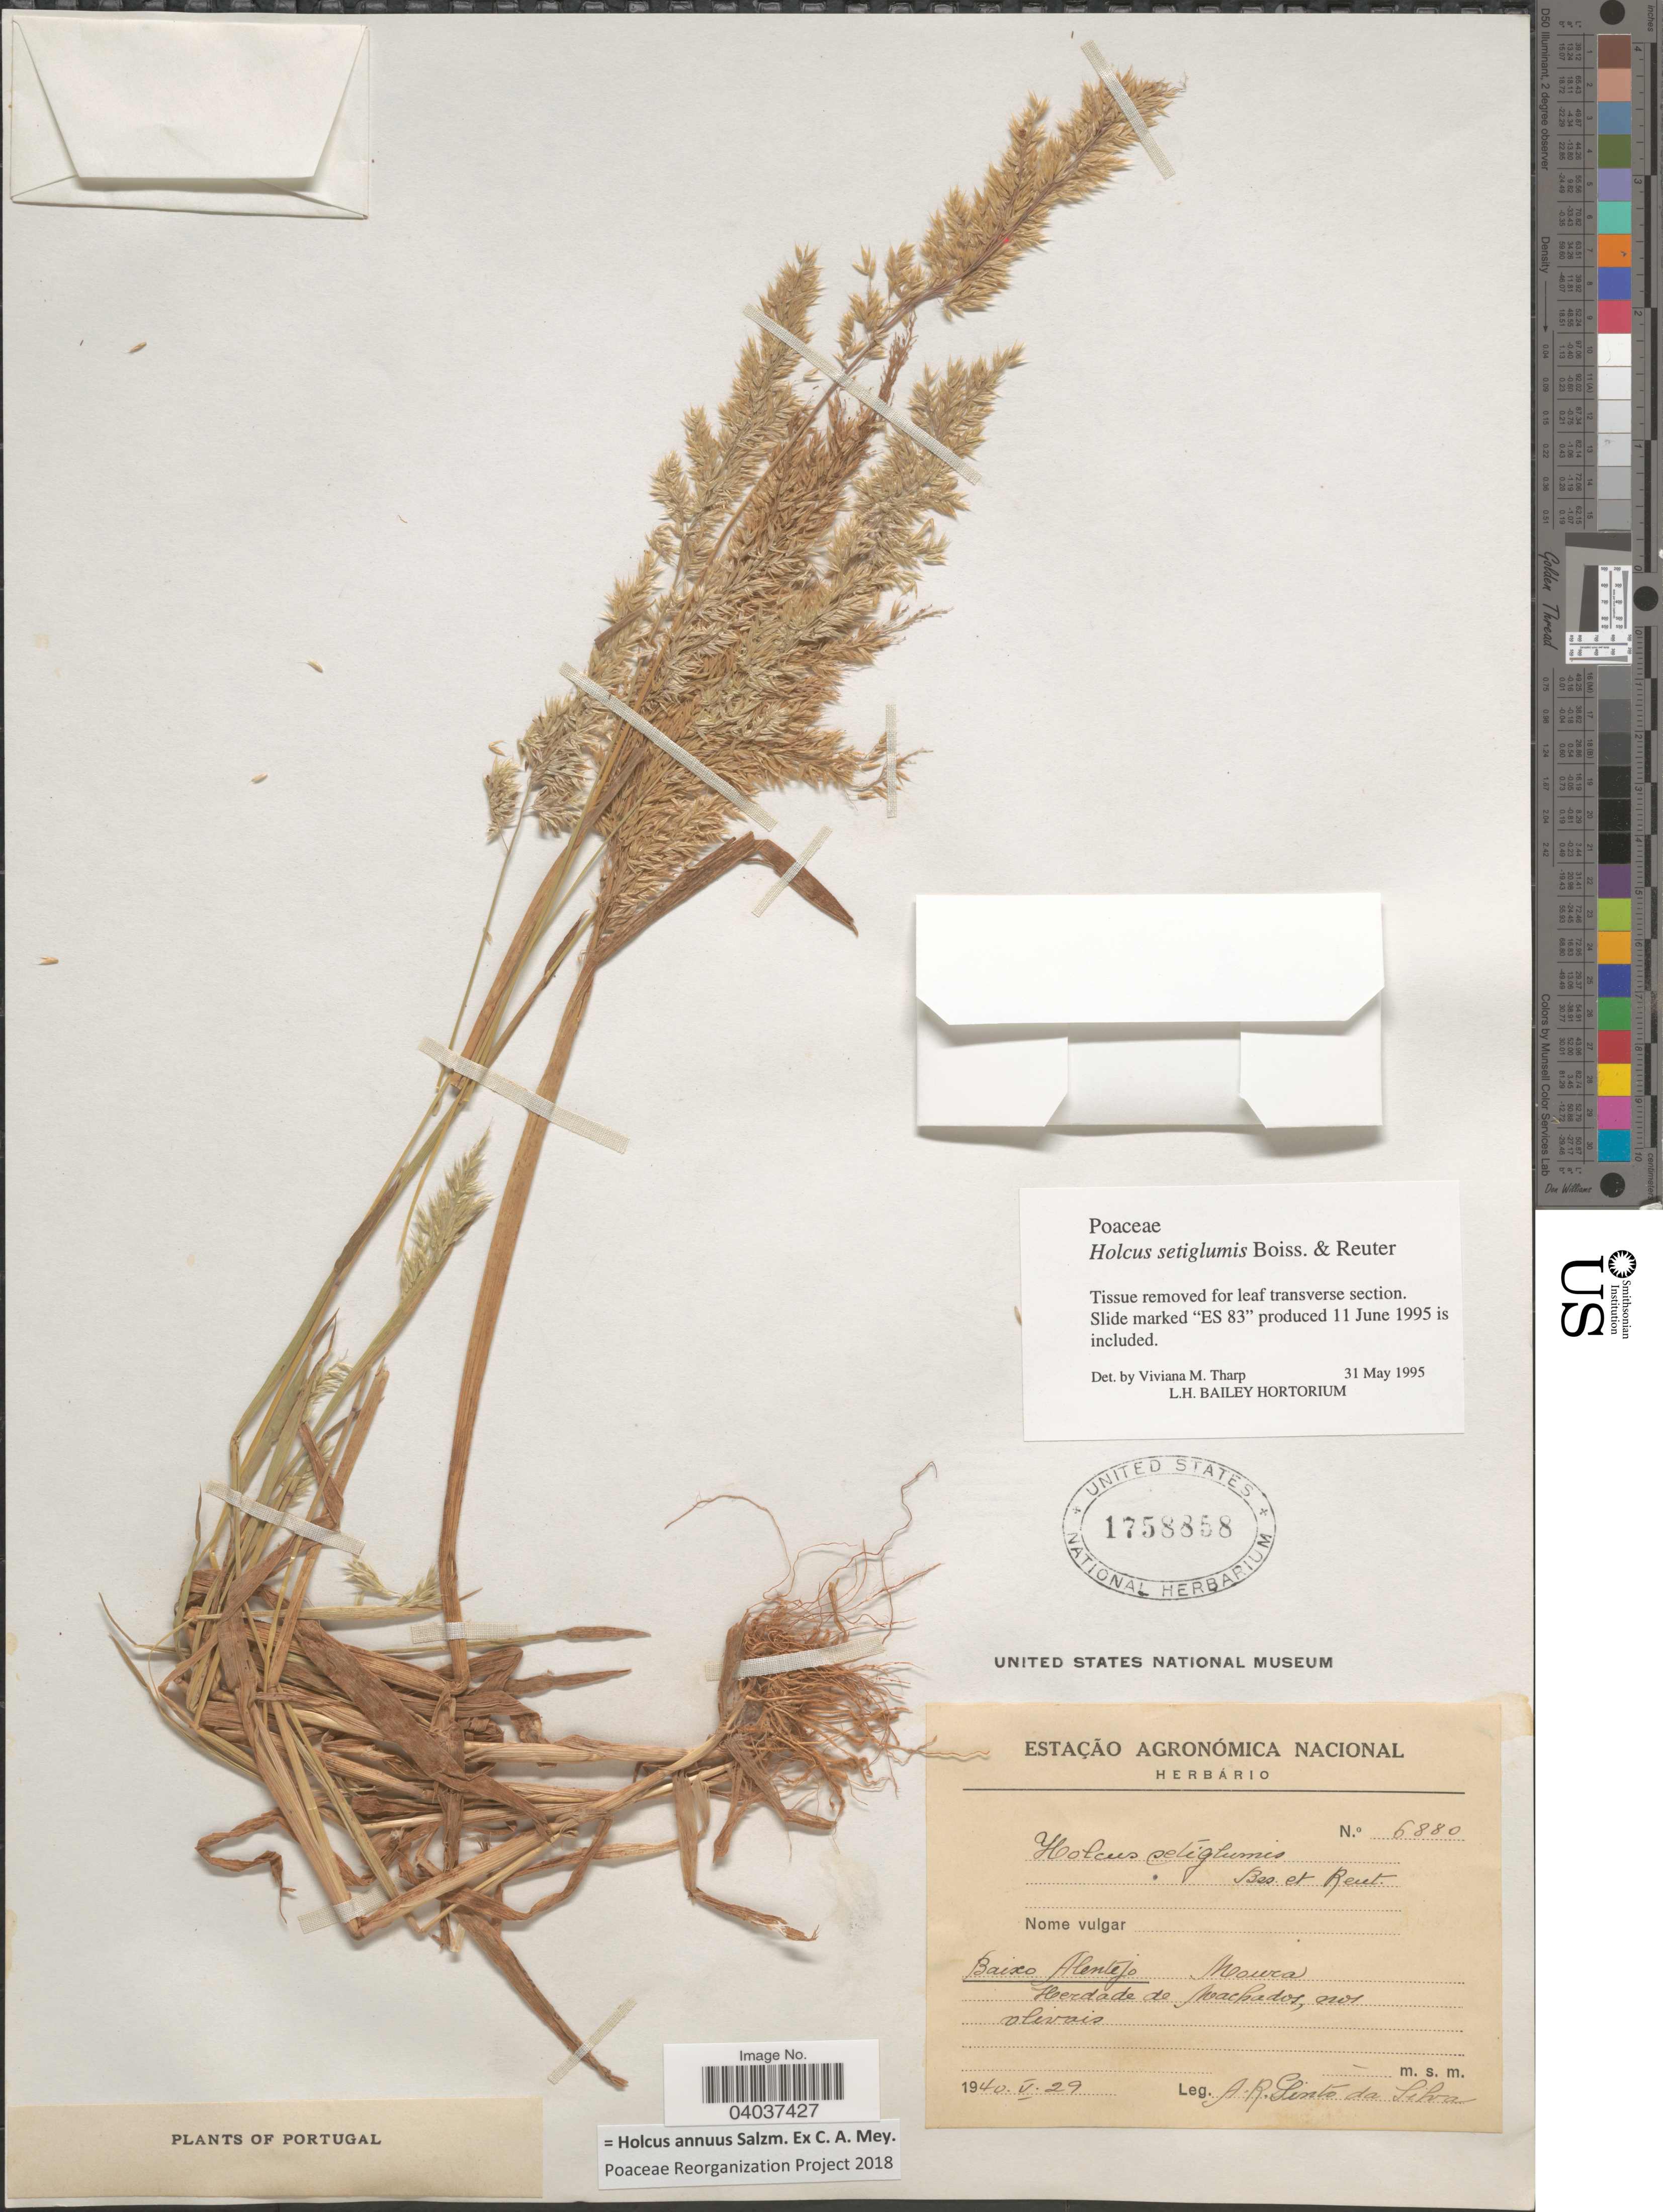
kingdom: Plantae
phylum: Tracheophyta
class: Liliopsida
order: Poales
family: Poaceae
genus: Holcus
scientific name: Holcus annuus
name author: Salzm. ex C.A. Mey.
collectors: A. Pinto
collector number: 6880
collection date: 1940-05-29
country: Portugal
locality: Baixo Alentejo. Moura. Herdade de Machados.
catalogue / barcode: US 1758858